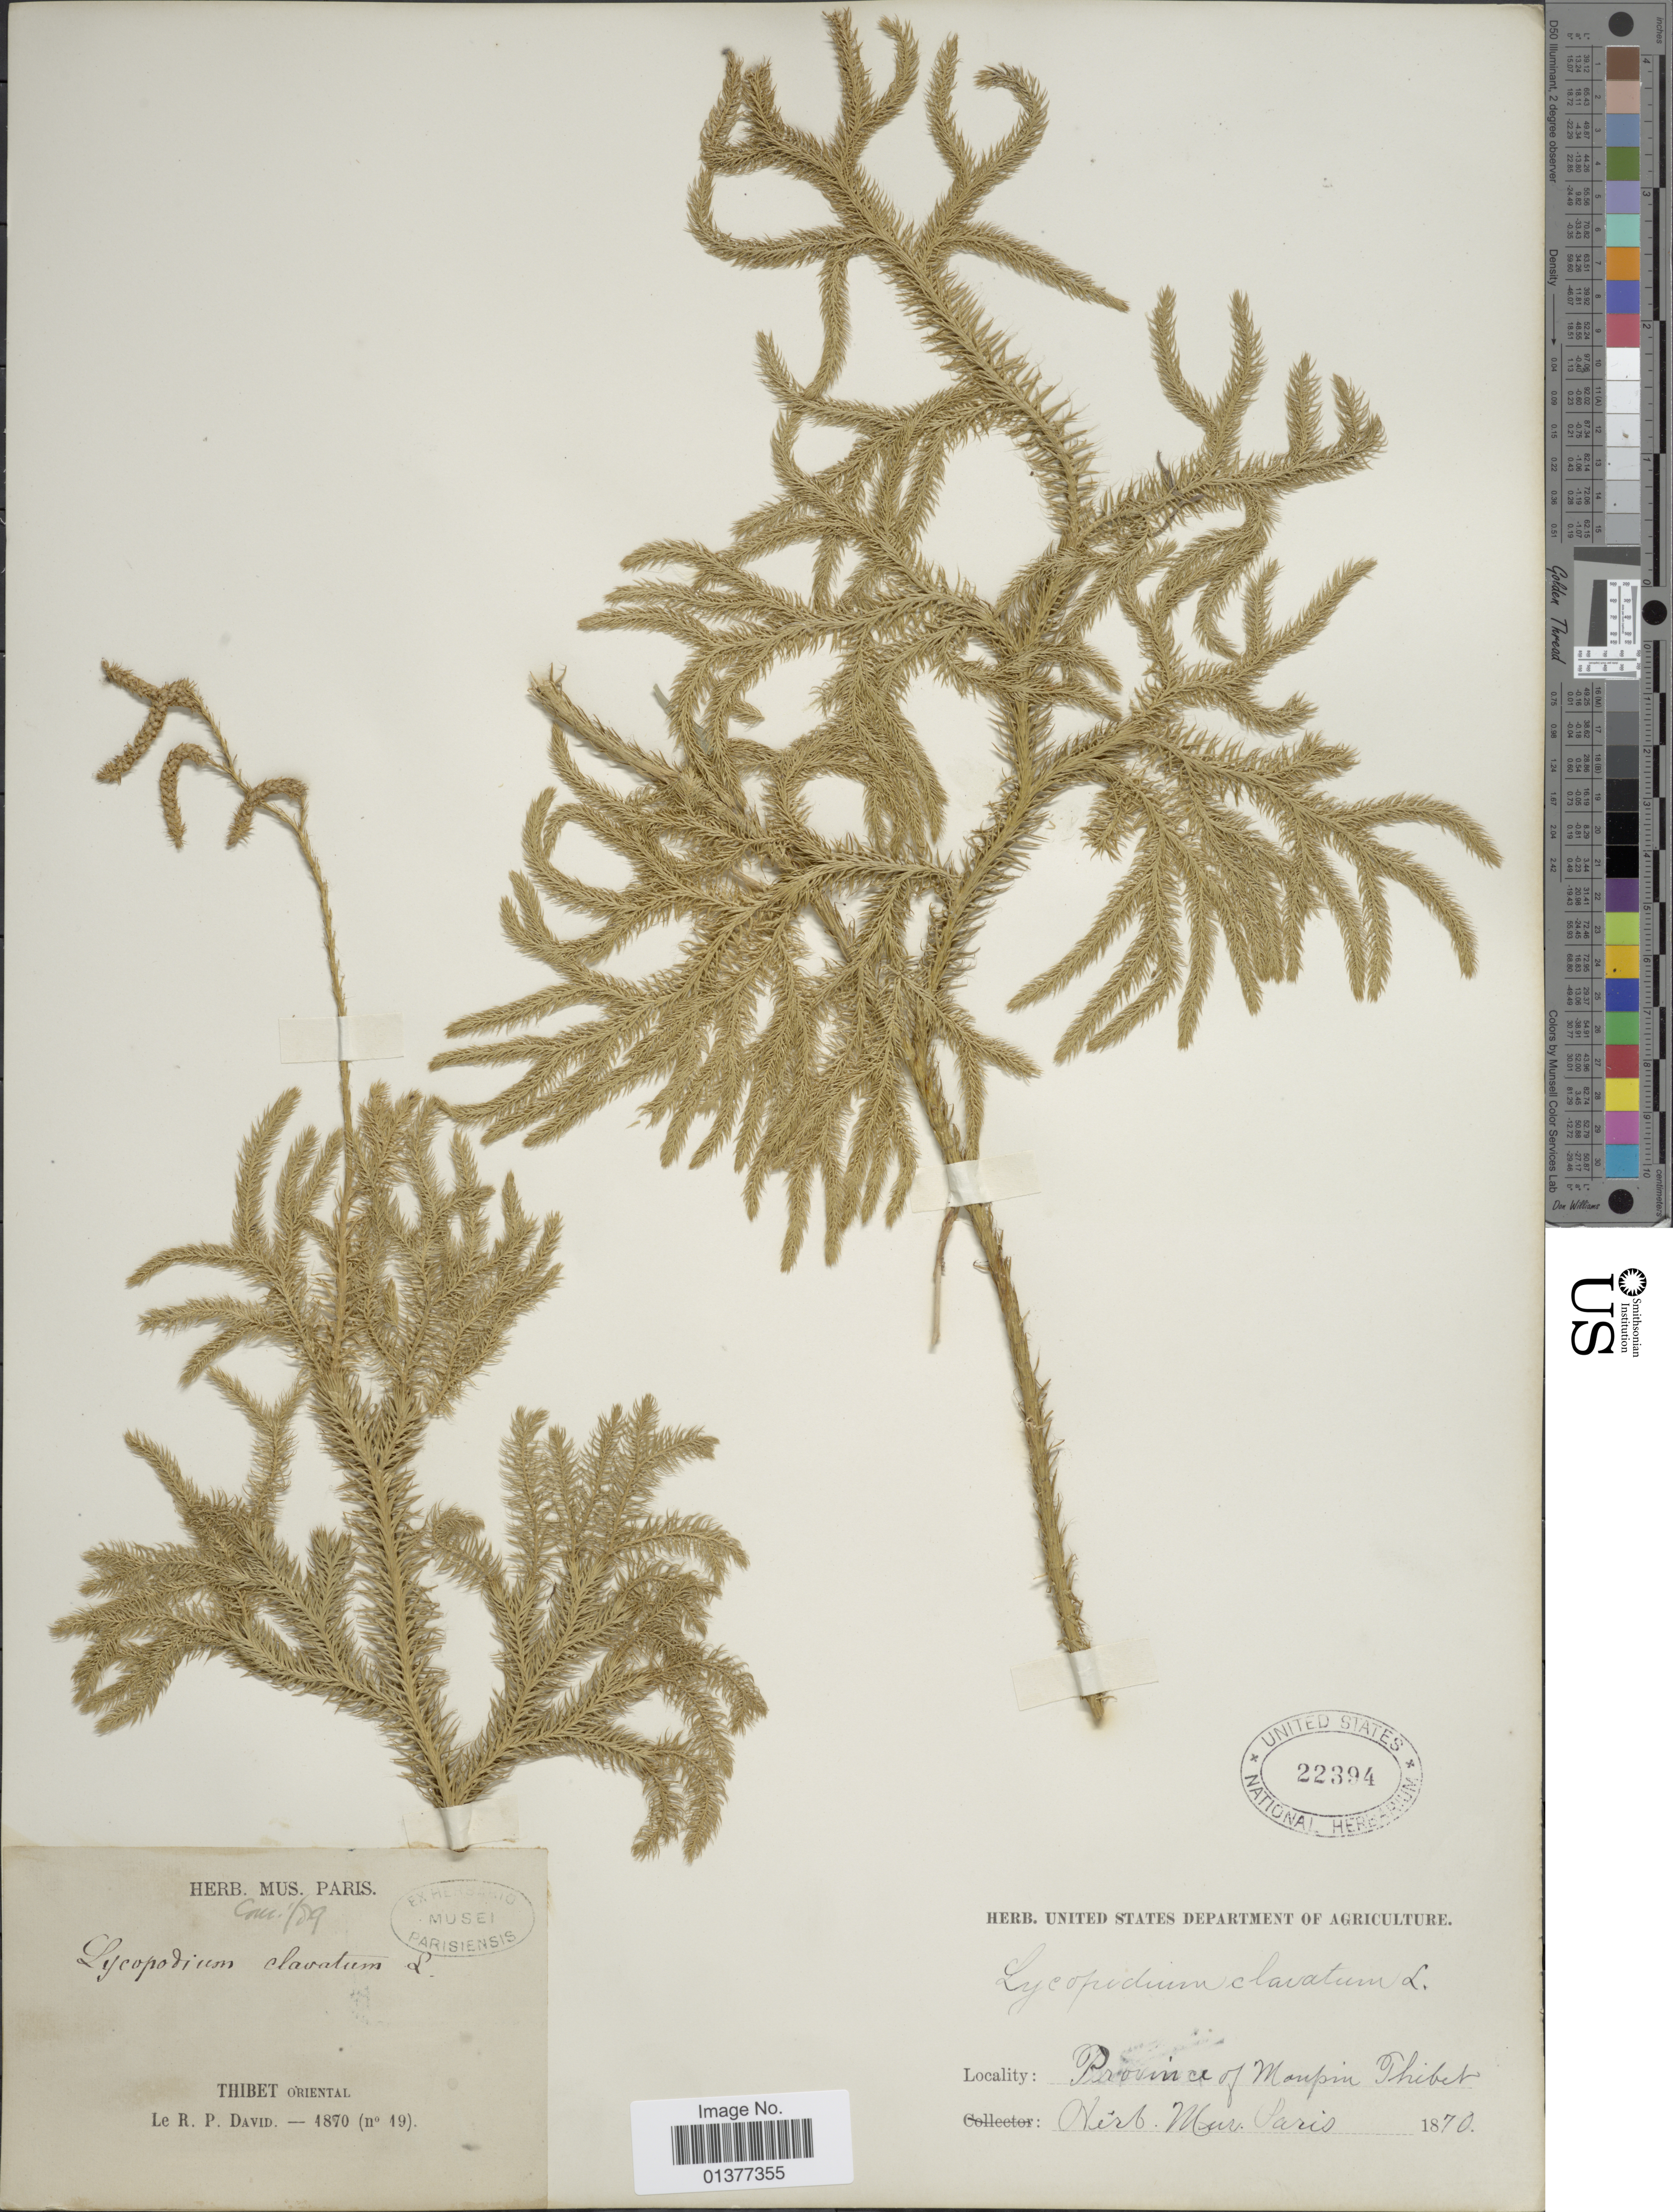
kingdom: Plantae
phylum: Tracheophyta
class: Lycopodiopsida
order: Lycopodiales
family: Lycopodiaceae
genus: Lycopodium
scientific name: Lycopodium clavatum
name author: L.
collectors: R. David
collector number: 19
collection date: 1870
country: China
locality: Thibet oriental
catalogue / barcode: US 22394